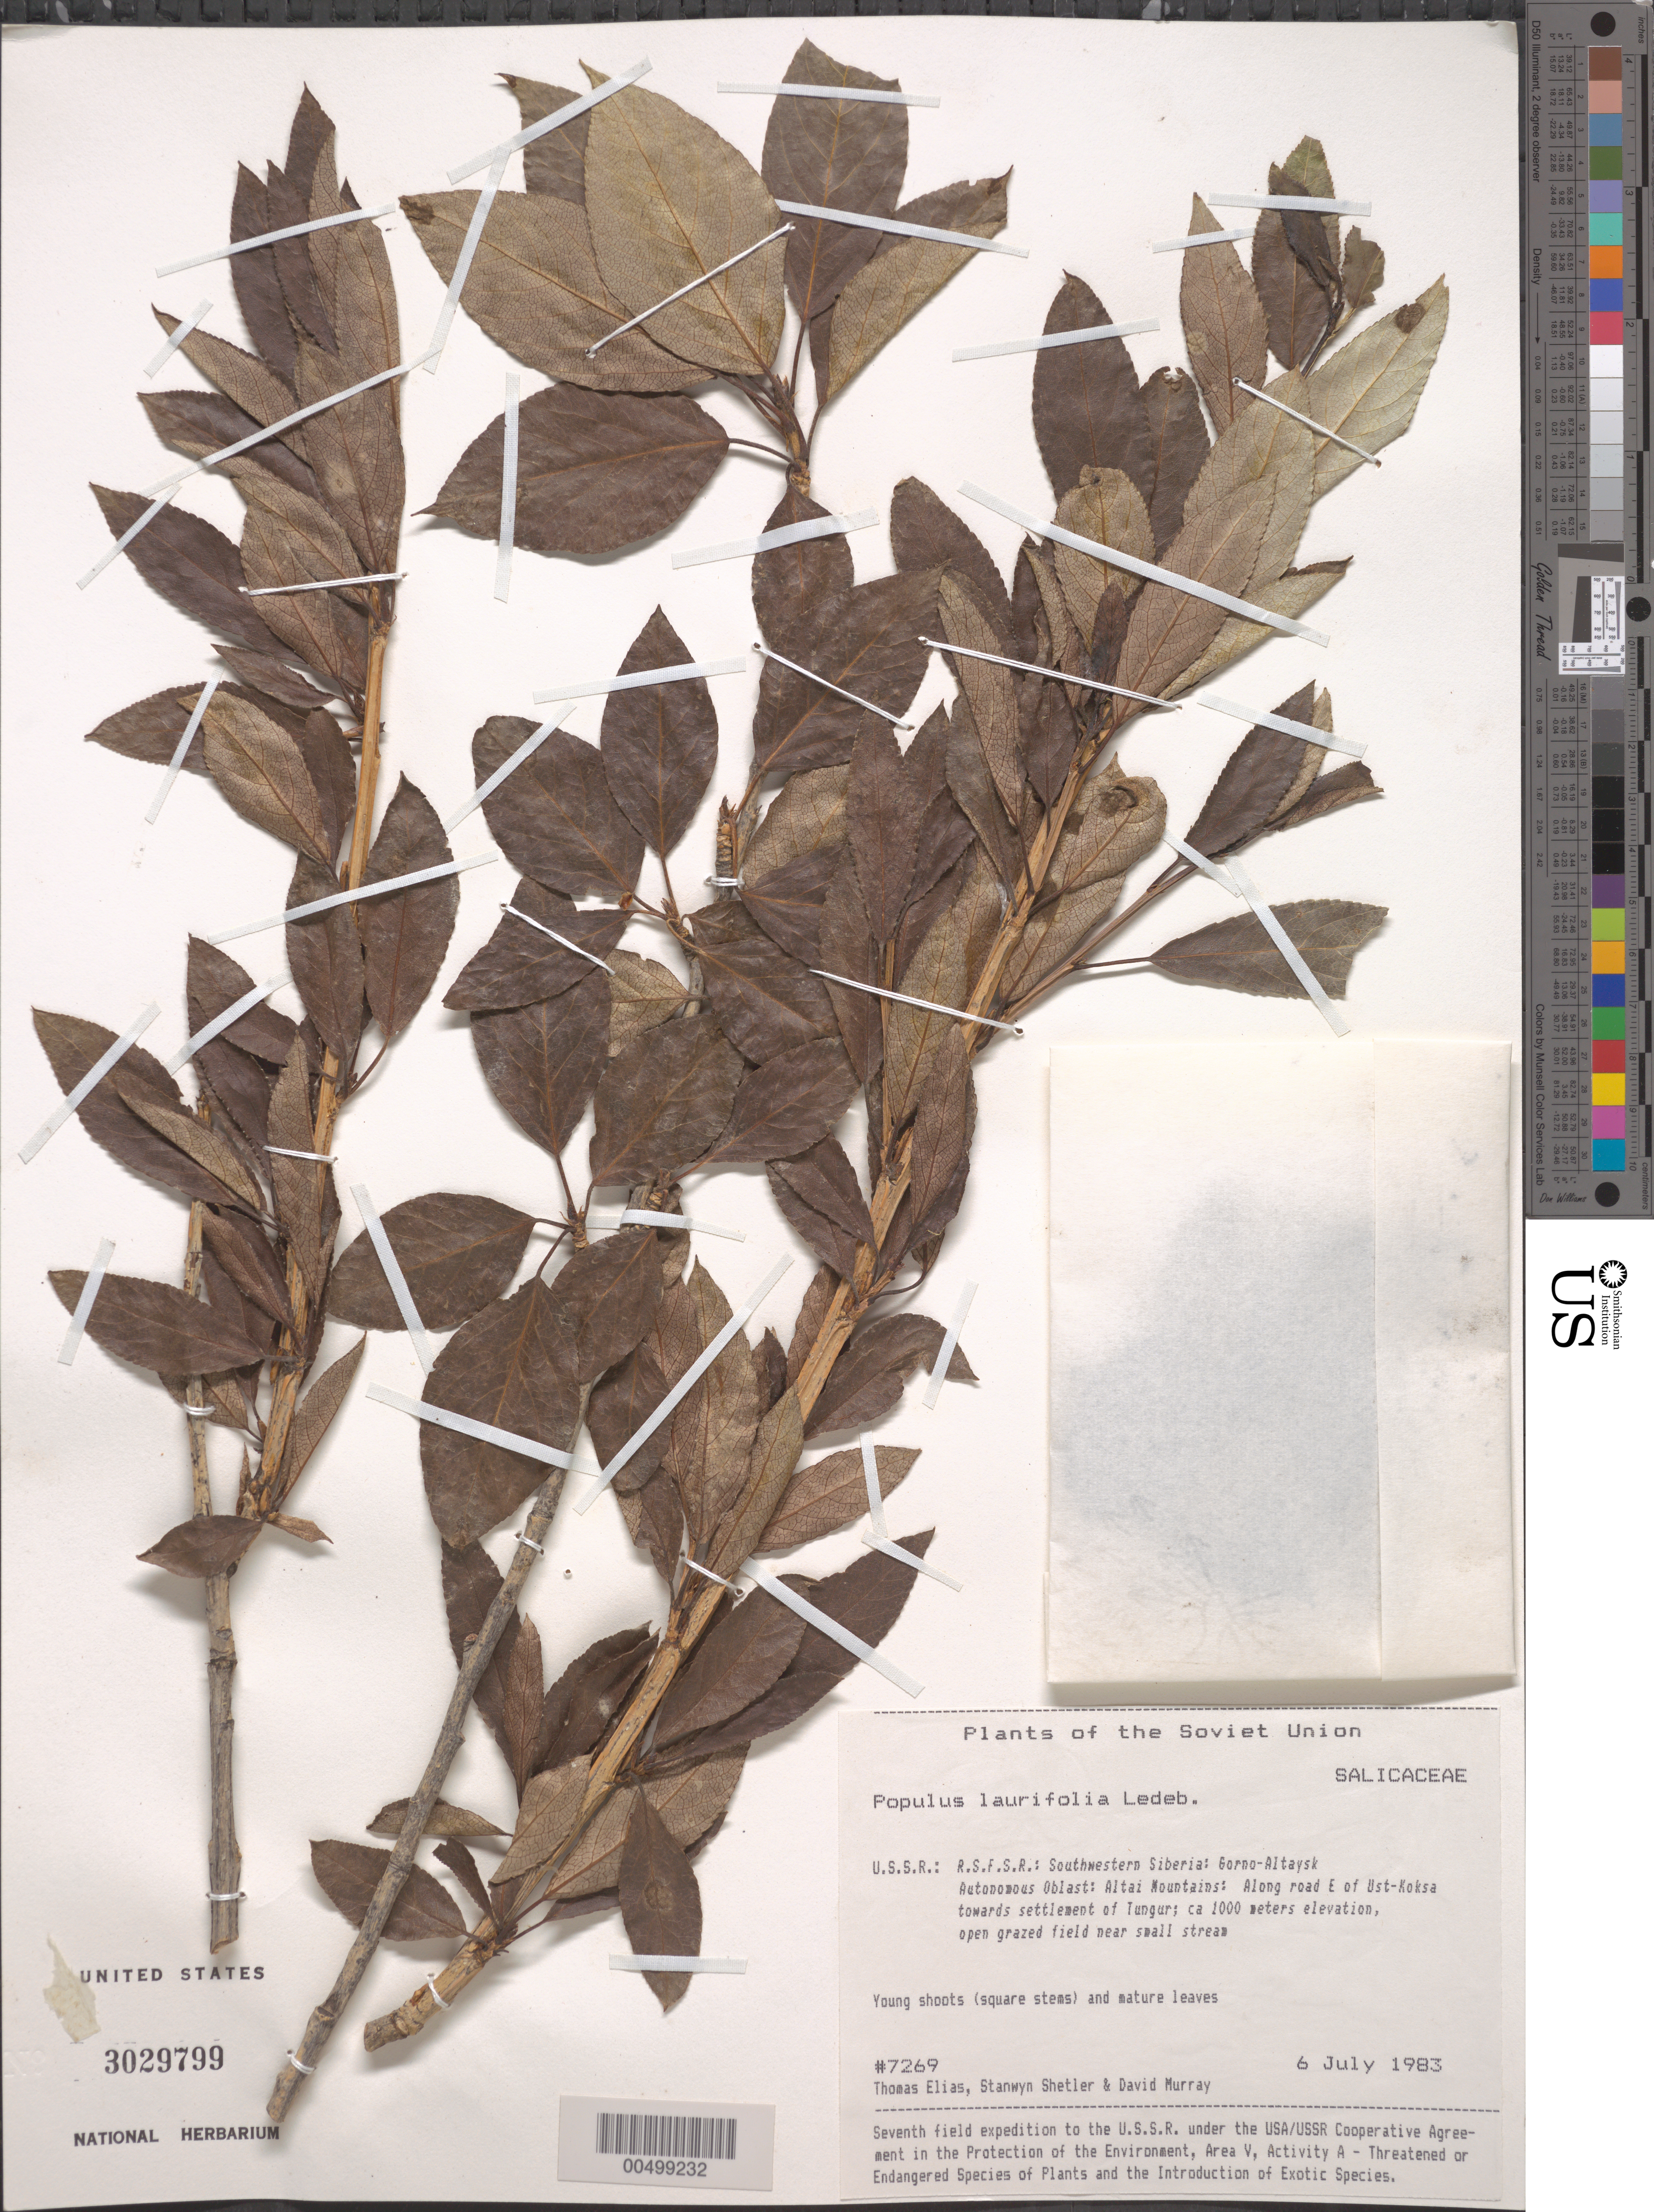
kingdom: Plantae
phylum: Tracheophyta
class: Magnoliopsida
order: Malpighiales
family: Salicaceae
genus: Populus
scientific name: Populus laurifolia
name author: Ledeb.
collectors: T. Elias, S. Shetler & D. F. Murray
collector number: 7269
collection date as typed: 06 Jul 1983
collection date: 1983-07-06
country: Russian Federation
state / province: Altai Republic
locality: Altai Mountains, along road E of Ust-Koksa towards settlement of Tungur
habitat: open grazed field near small stream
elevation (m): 1000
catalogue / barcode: US 3029799